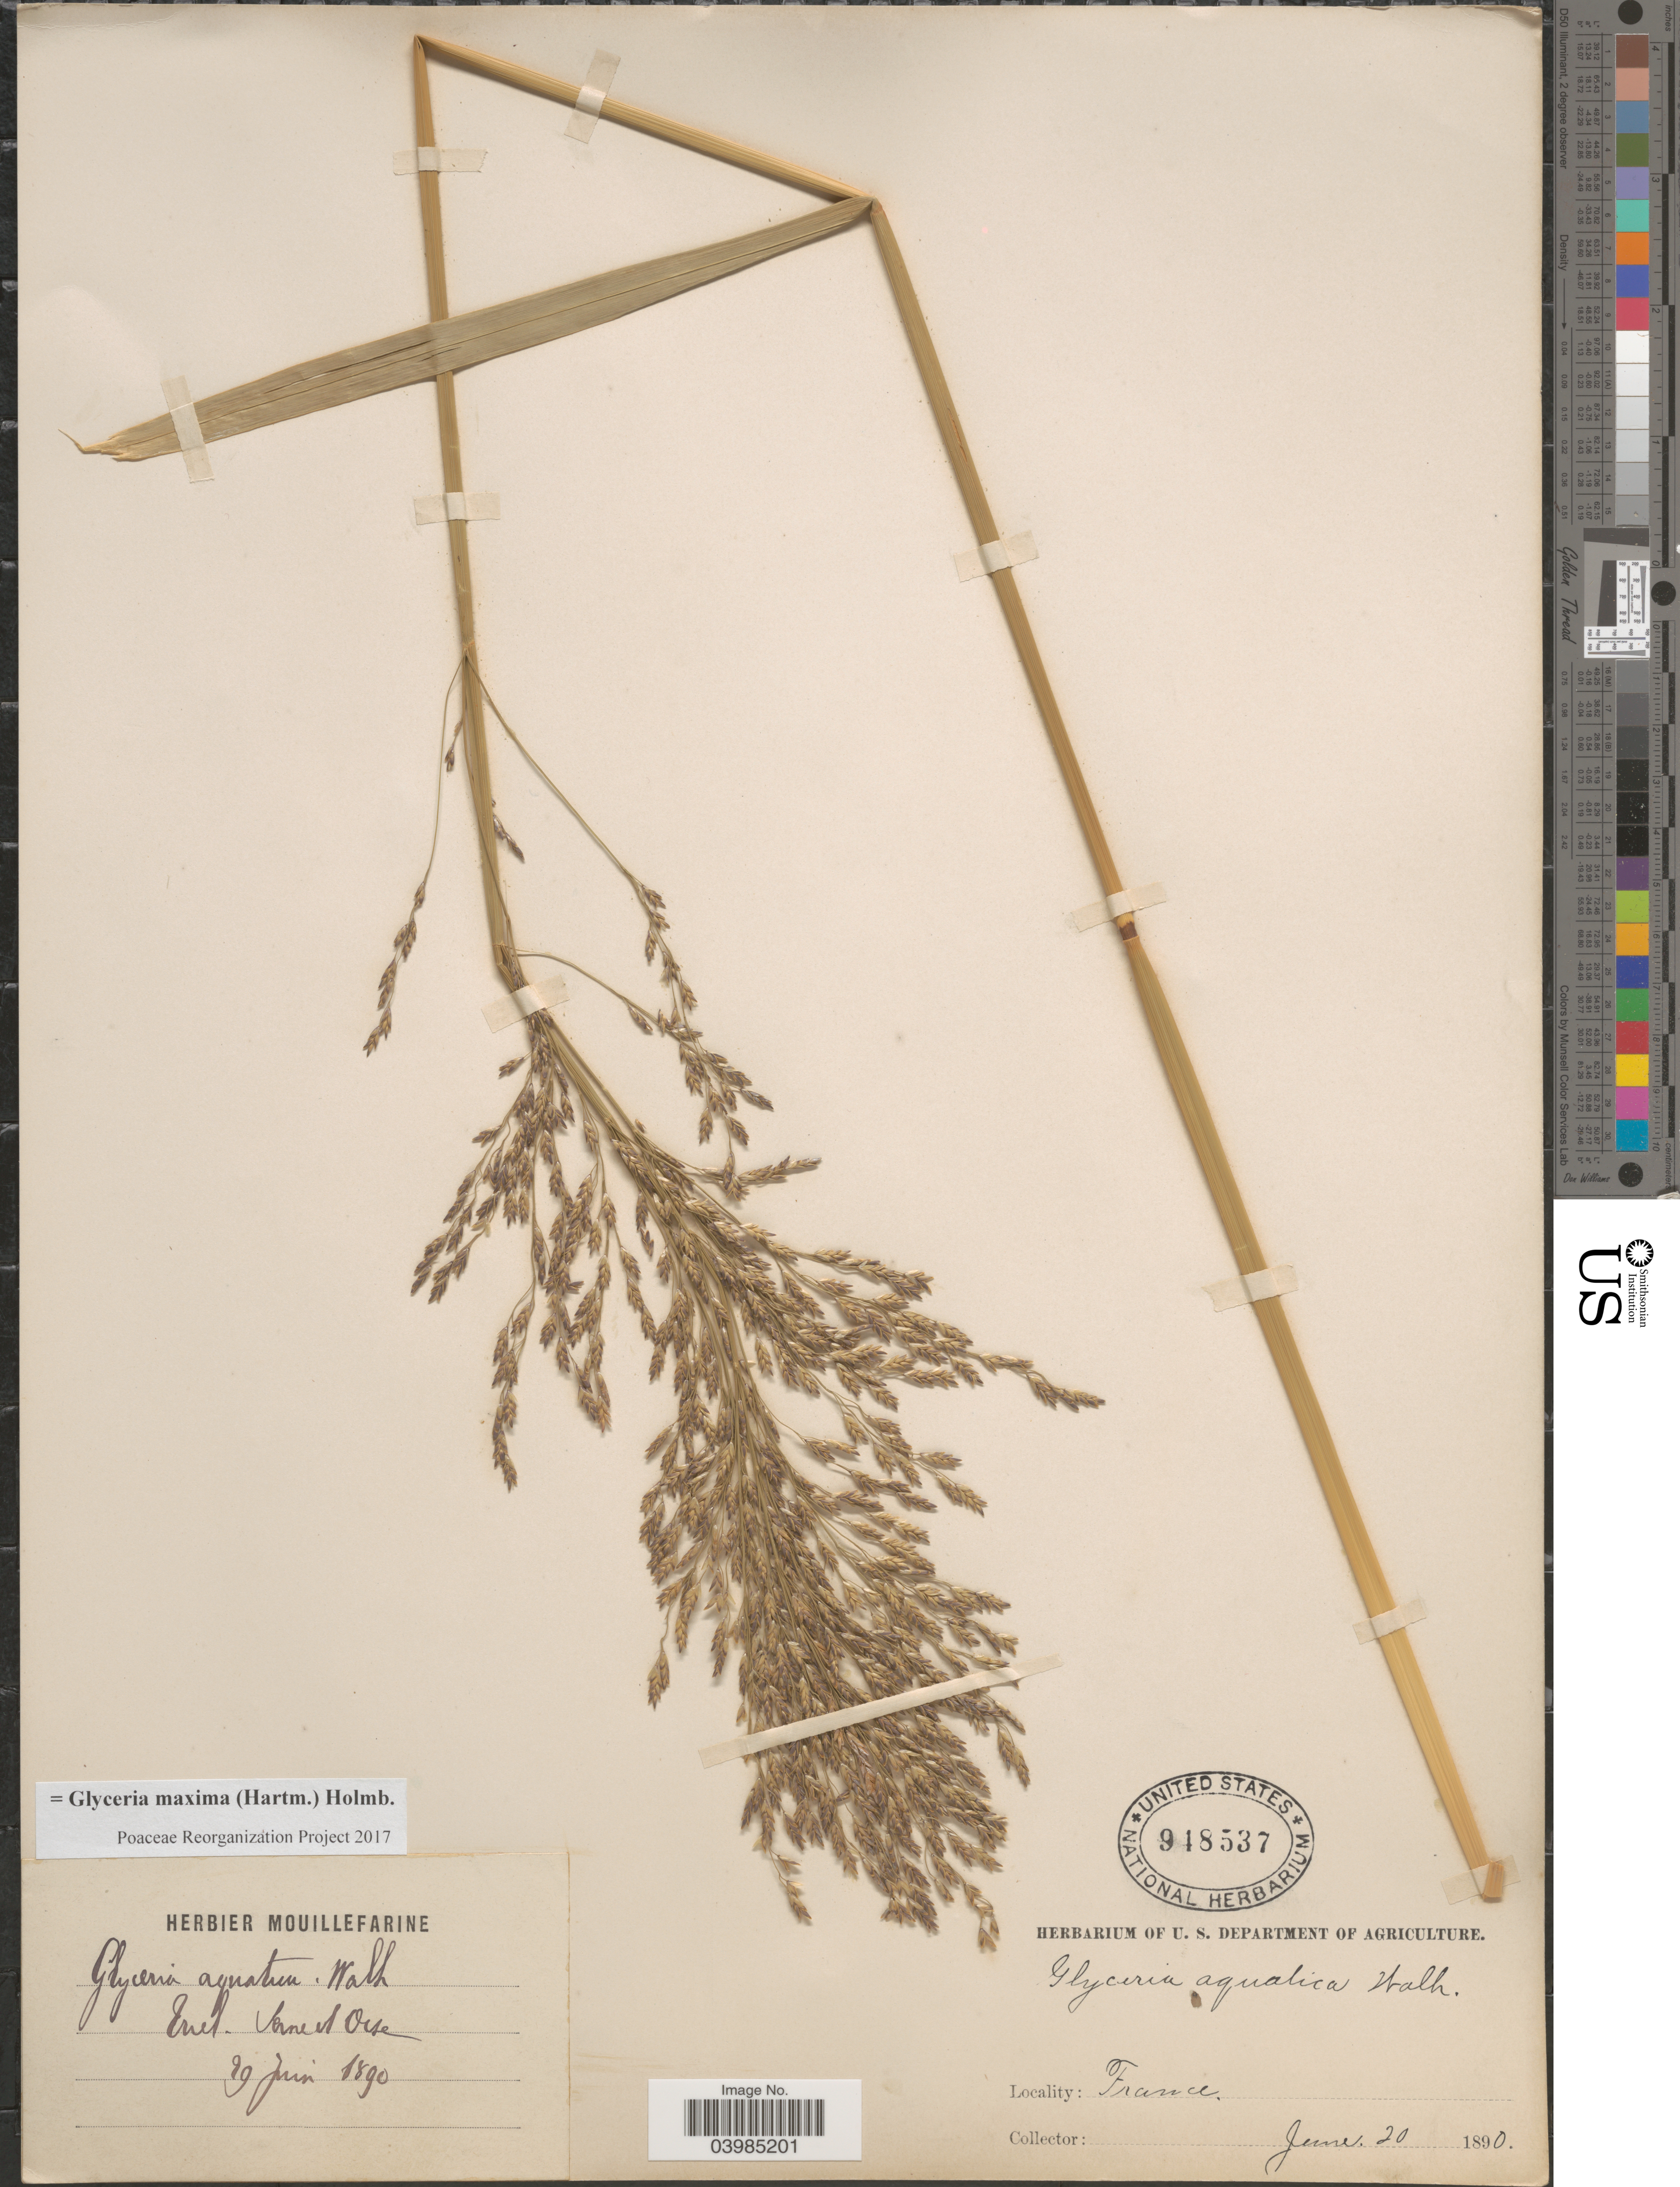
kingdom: Plantae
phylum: Tracheophyta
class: Liliopsida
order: Poales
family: Poaceae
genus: Glyceria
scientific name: Glyceria maxima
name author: (Hartm.) Holmb.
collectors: ex herb. Mouillefarine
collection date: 1890-06-20/1890-06-29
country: France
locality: Inel. Seine et Oise.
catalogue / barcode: US 948537